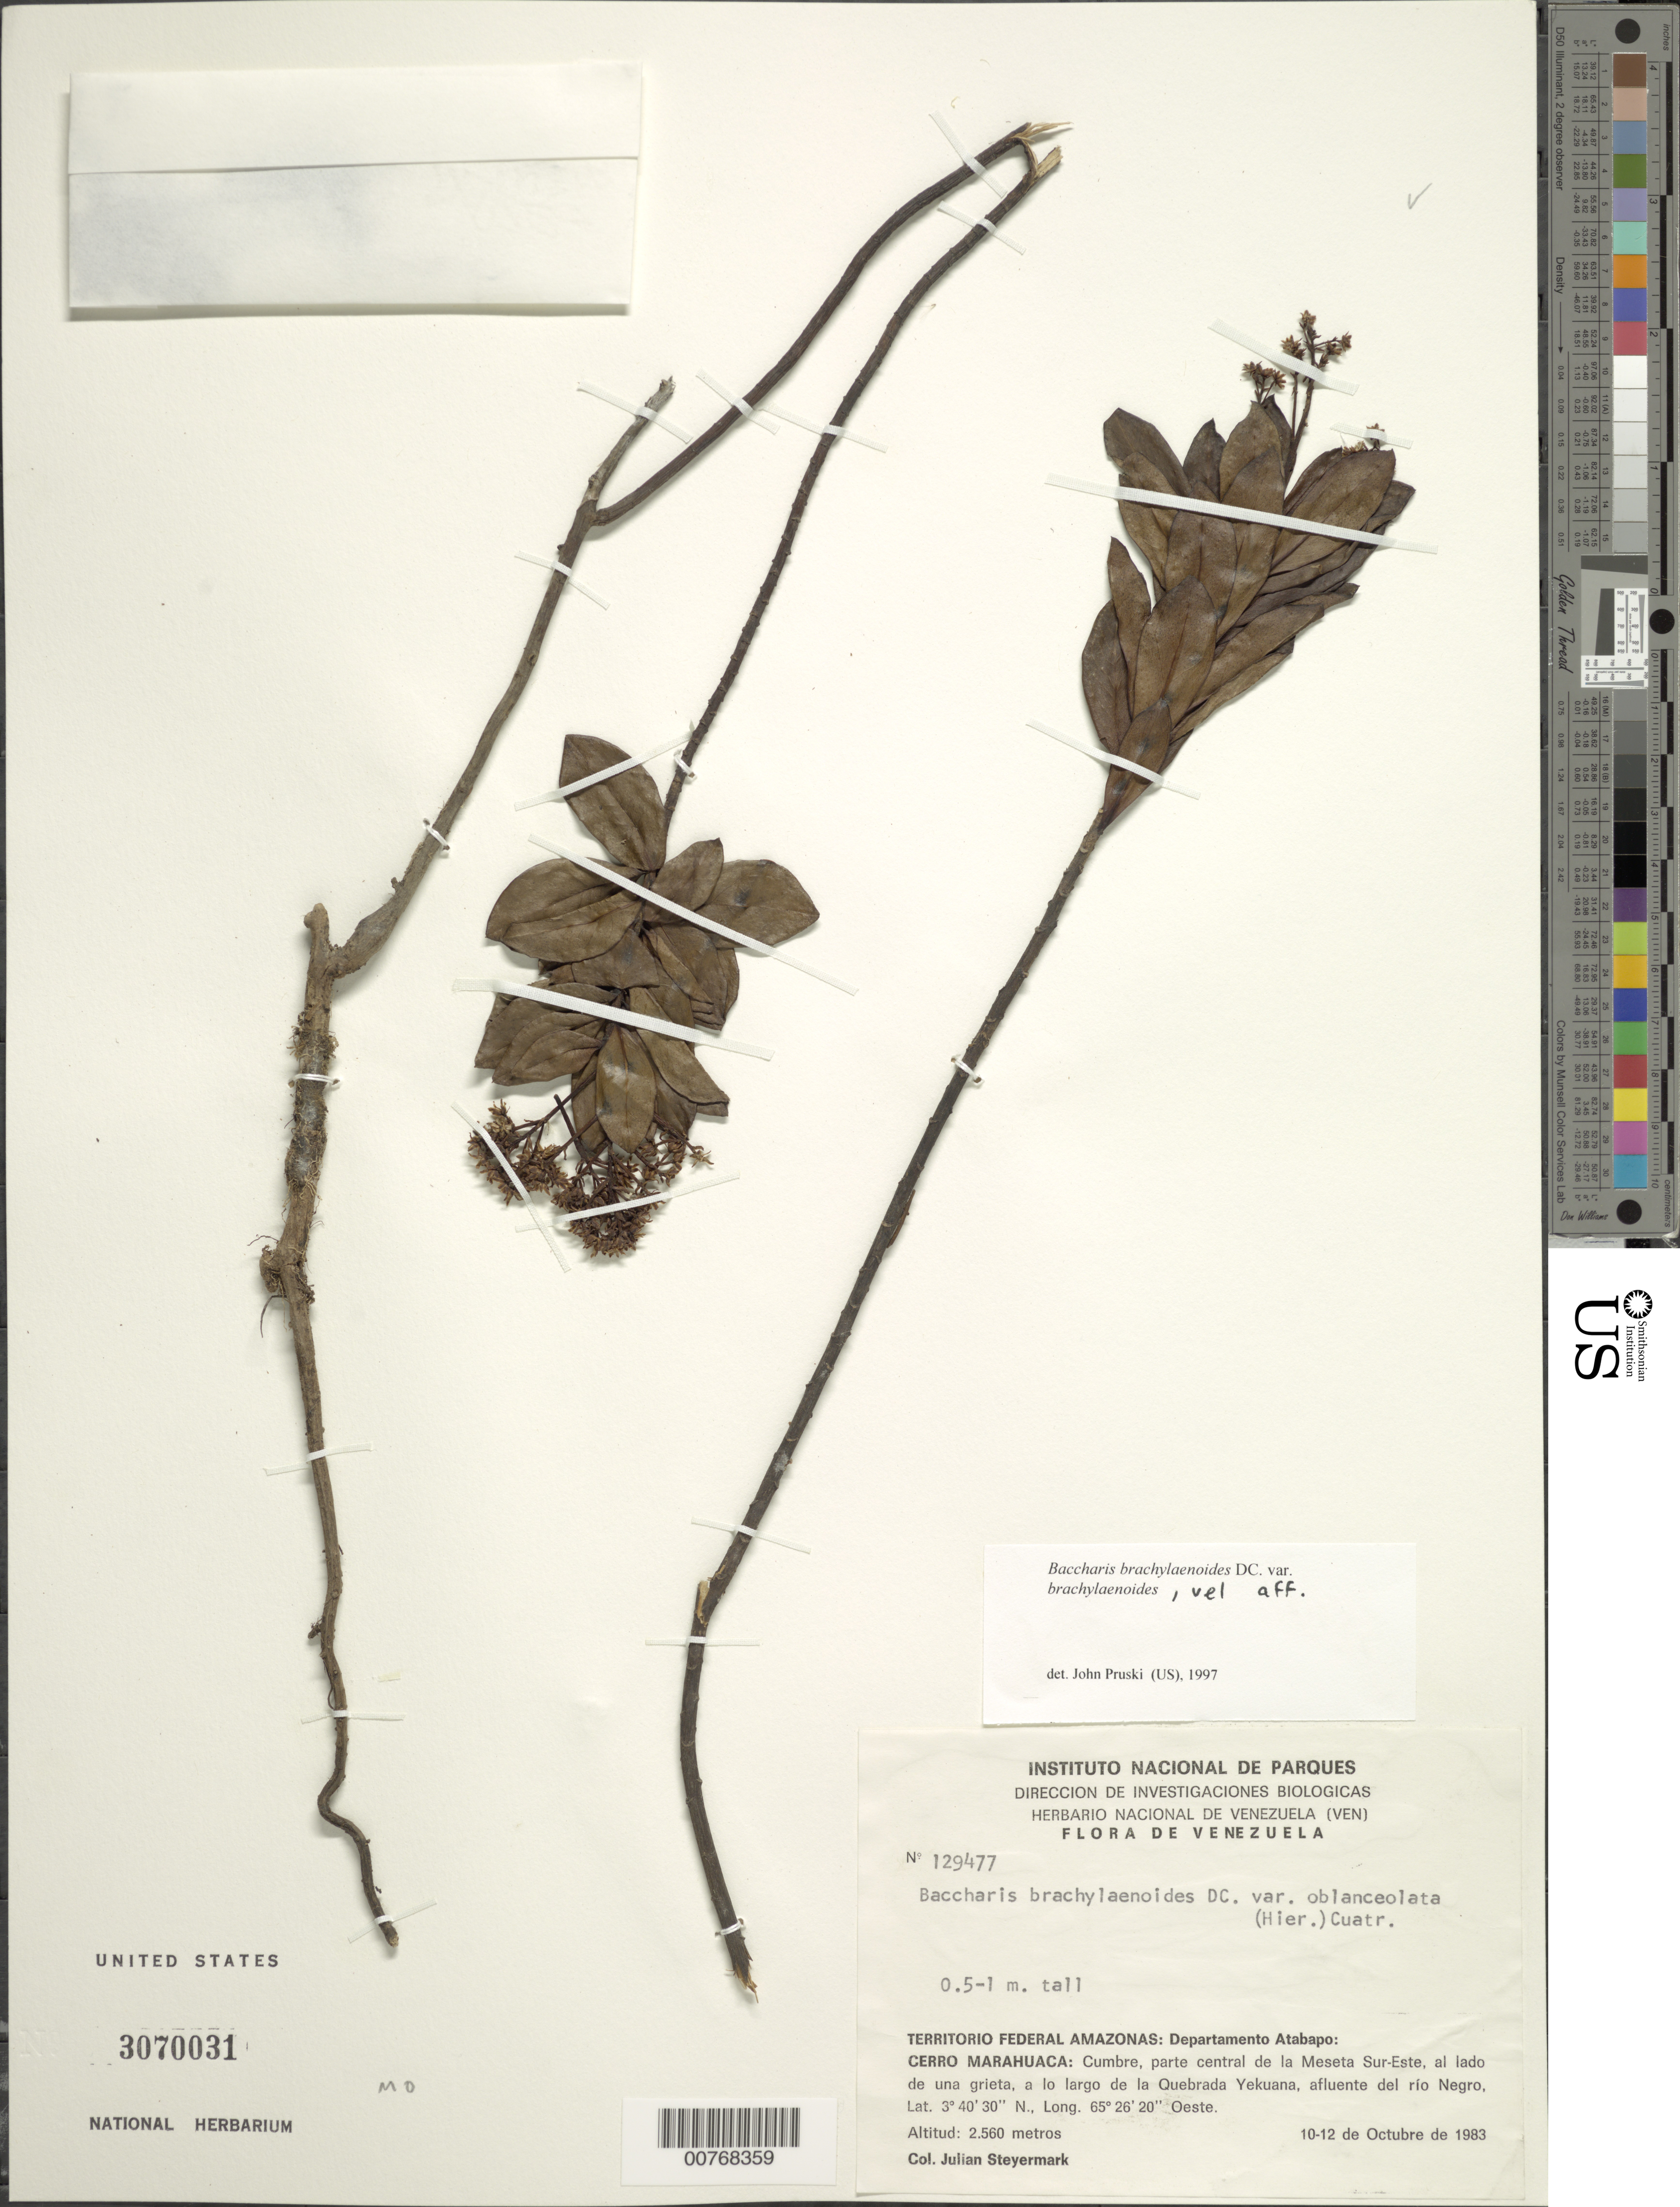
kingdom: Plantae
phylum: Tracheophyta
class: Magnoliopsida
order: Asterales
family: Asteraceae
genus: Baccharis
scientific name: Baccharis brachylaenoides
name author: DC.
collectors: J. Steyermark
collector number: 129477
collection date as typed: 10-Oct-83 to 12-Oct-83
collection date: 1983-10-10/1983-10-12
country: Venezuela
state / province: Amazonas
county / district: Atabapo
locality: Cerro Marahuaca, cumbre, parte central de la Meseta Sur-Este, a lo largo de la Quebrada Yekuanam, afluente del río Negro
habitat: Al lado de una grieta; along streamlet by forest edge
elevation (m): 2560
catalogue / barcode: US 3070031